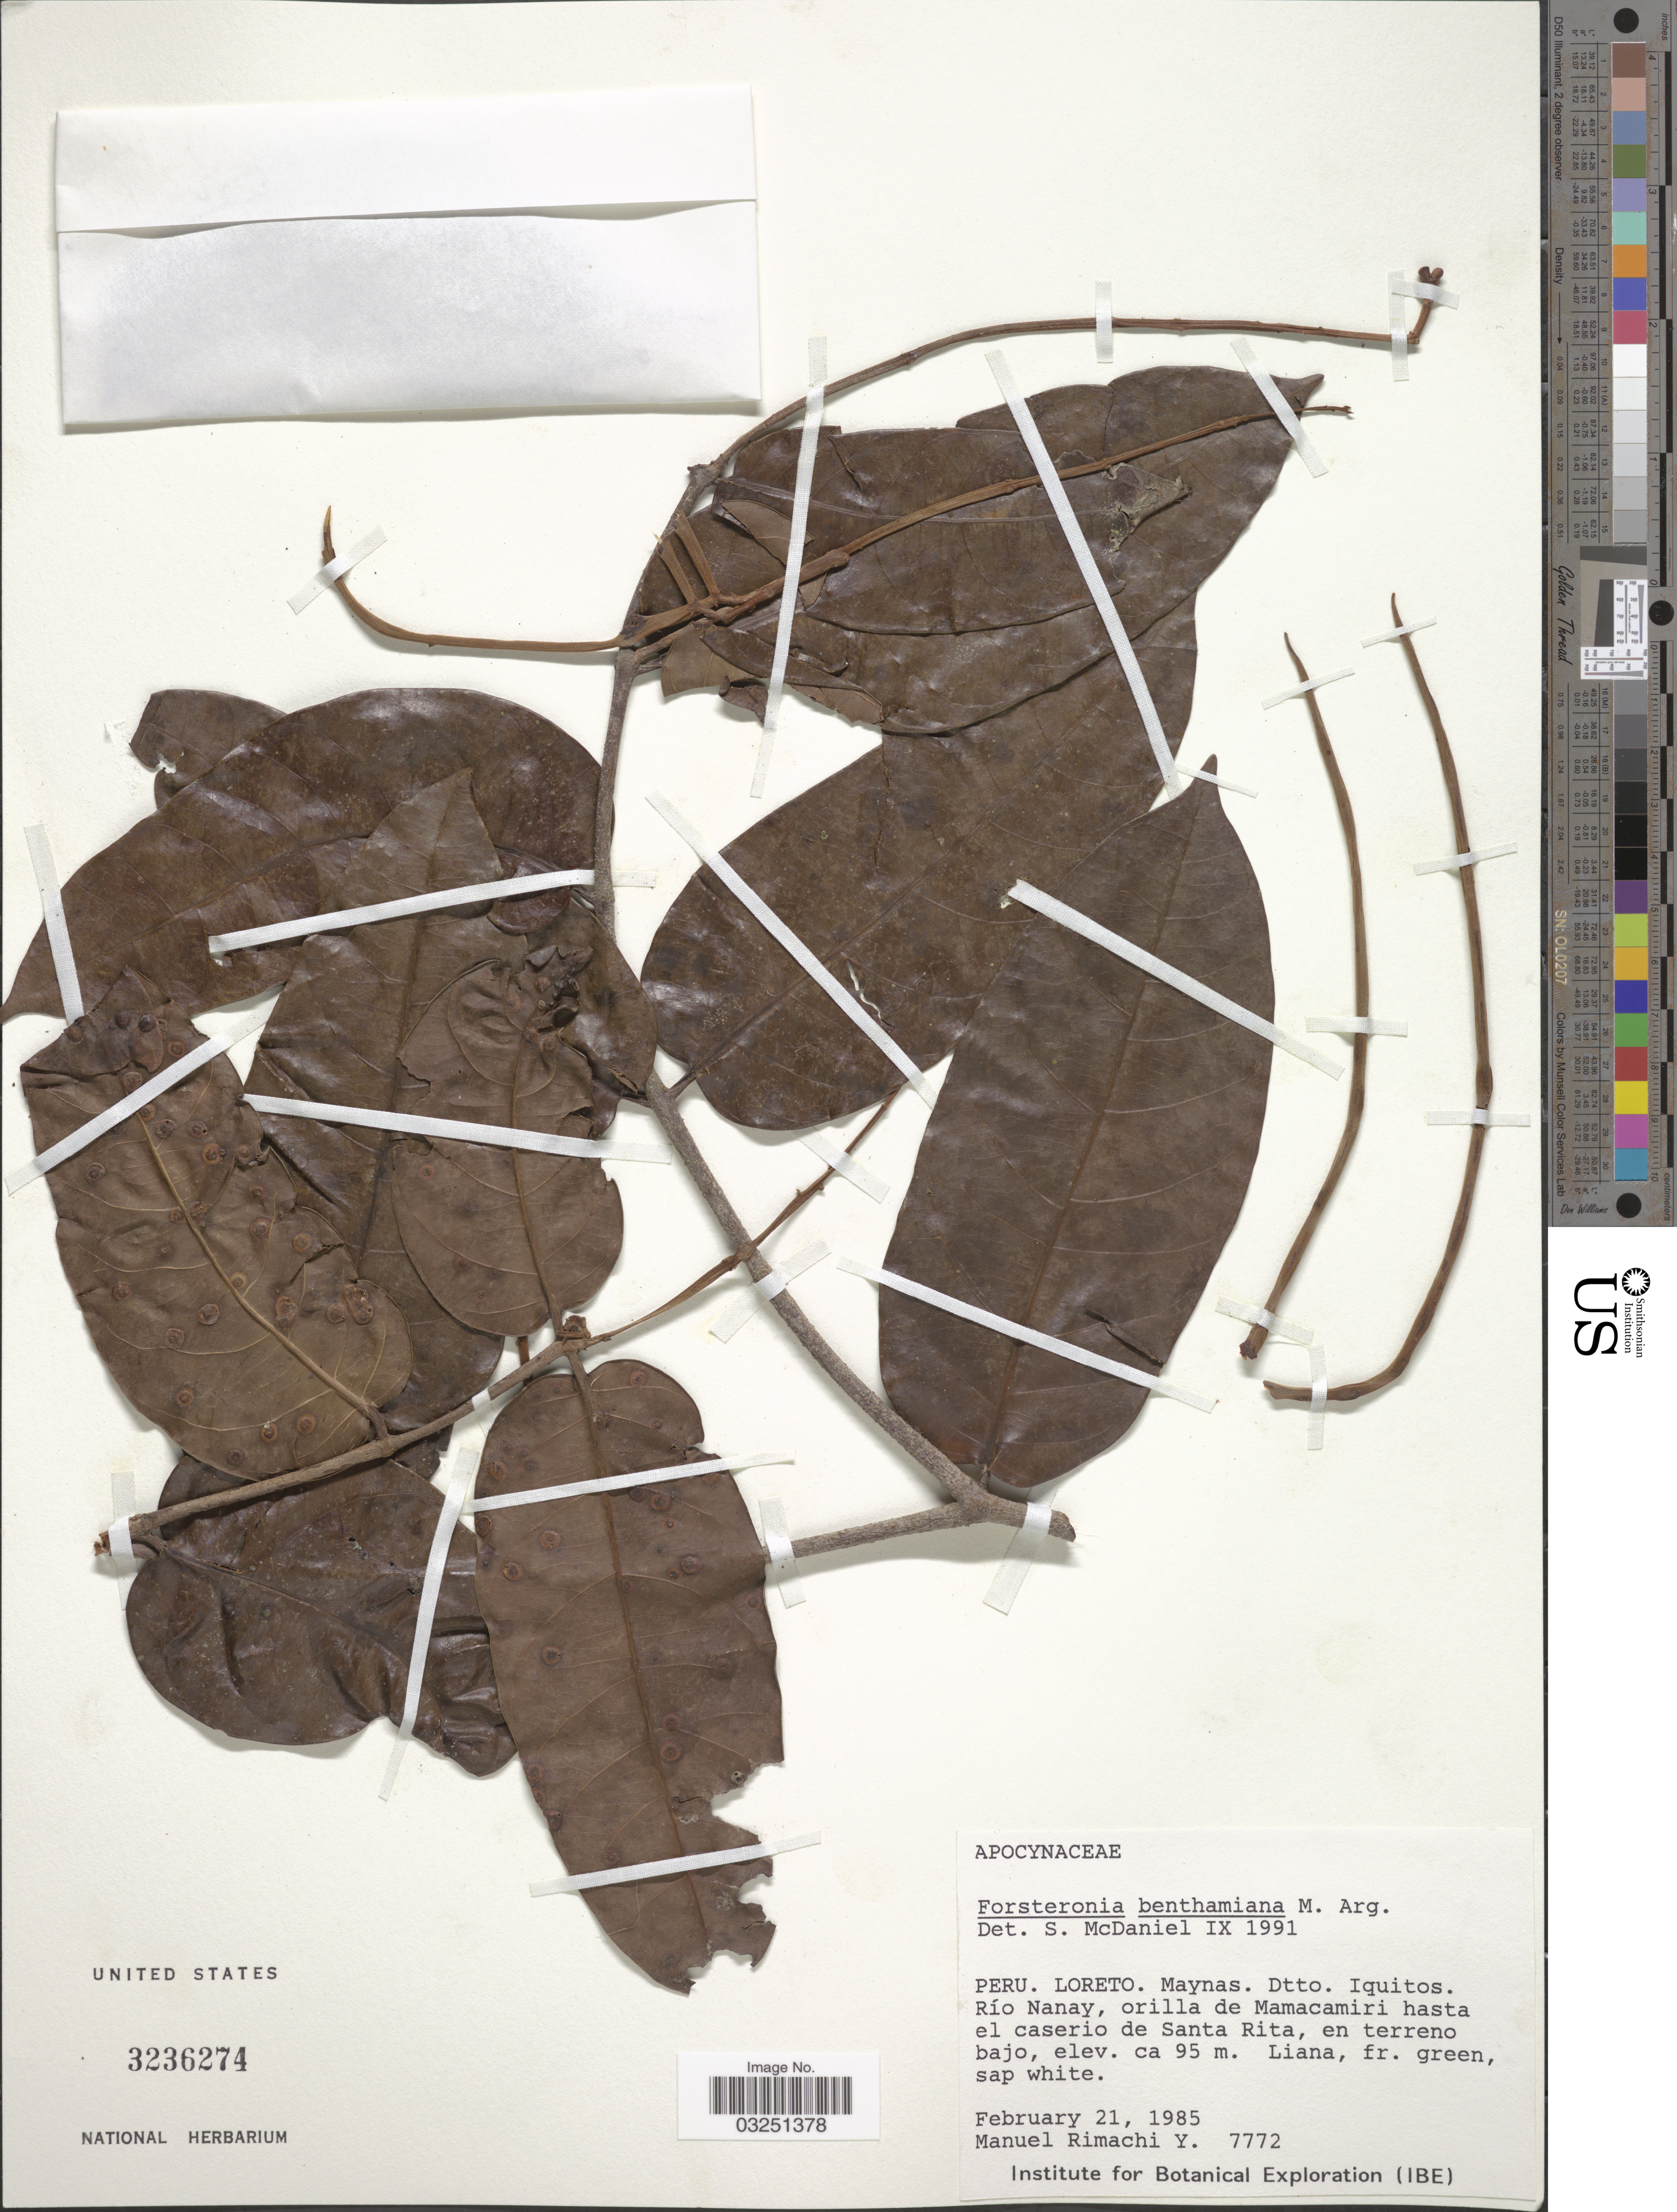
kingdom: Plantae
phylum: Tracheophyta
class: Magnoliopsida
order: Gentianales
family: Apocynaceae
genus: Forsteronia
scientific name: Forsteronia benthamiana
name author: Müll. Arg.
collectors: M. Rimachi Y.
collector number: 7772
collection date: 1985-02-21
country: Peru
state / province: Loreto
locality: Maynas. Dtto. Iquitos. Río Nanay, orilla de Mamacamiri hasta el caserio de Santa Rita, en terreno bajo.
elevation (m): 95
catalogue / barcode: US 3236274